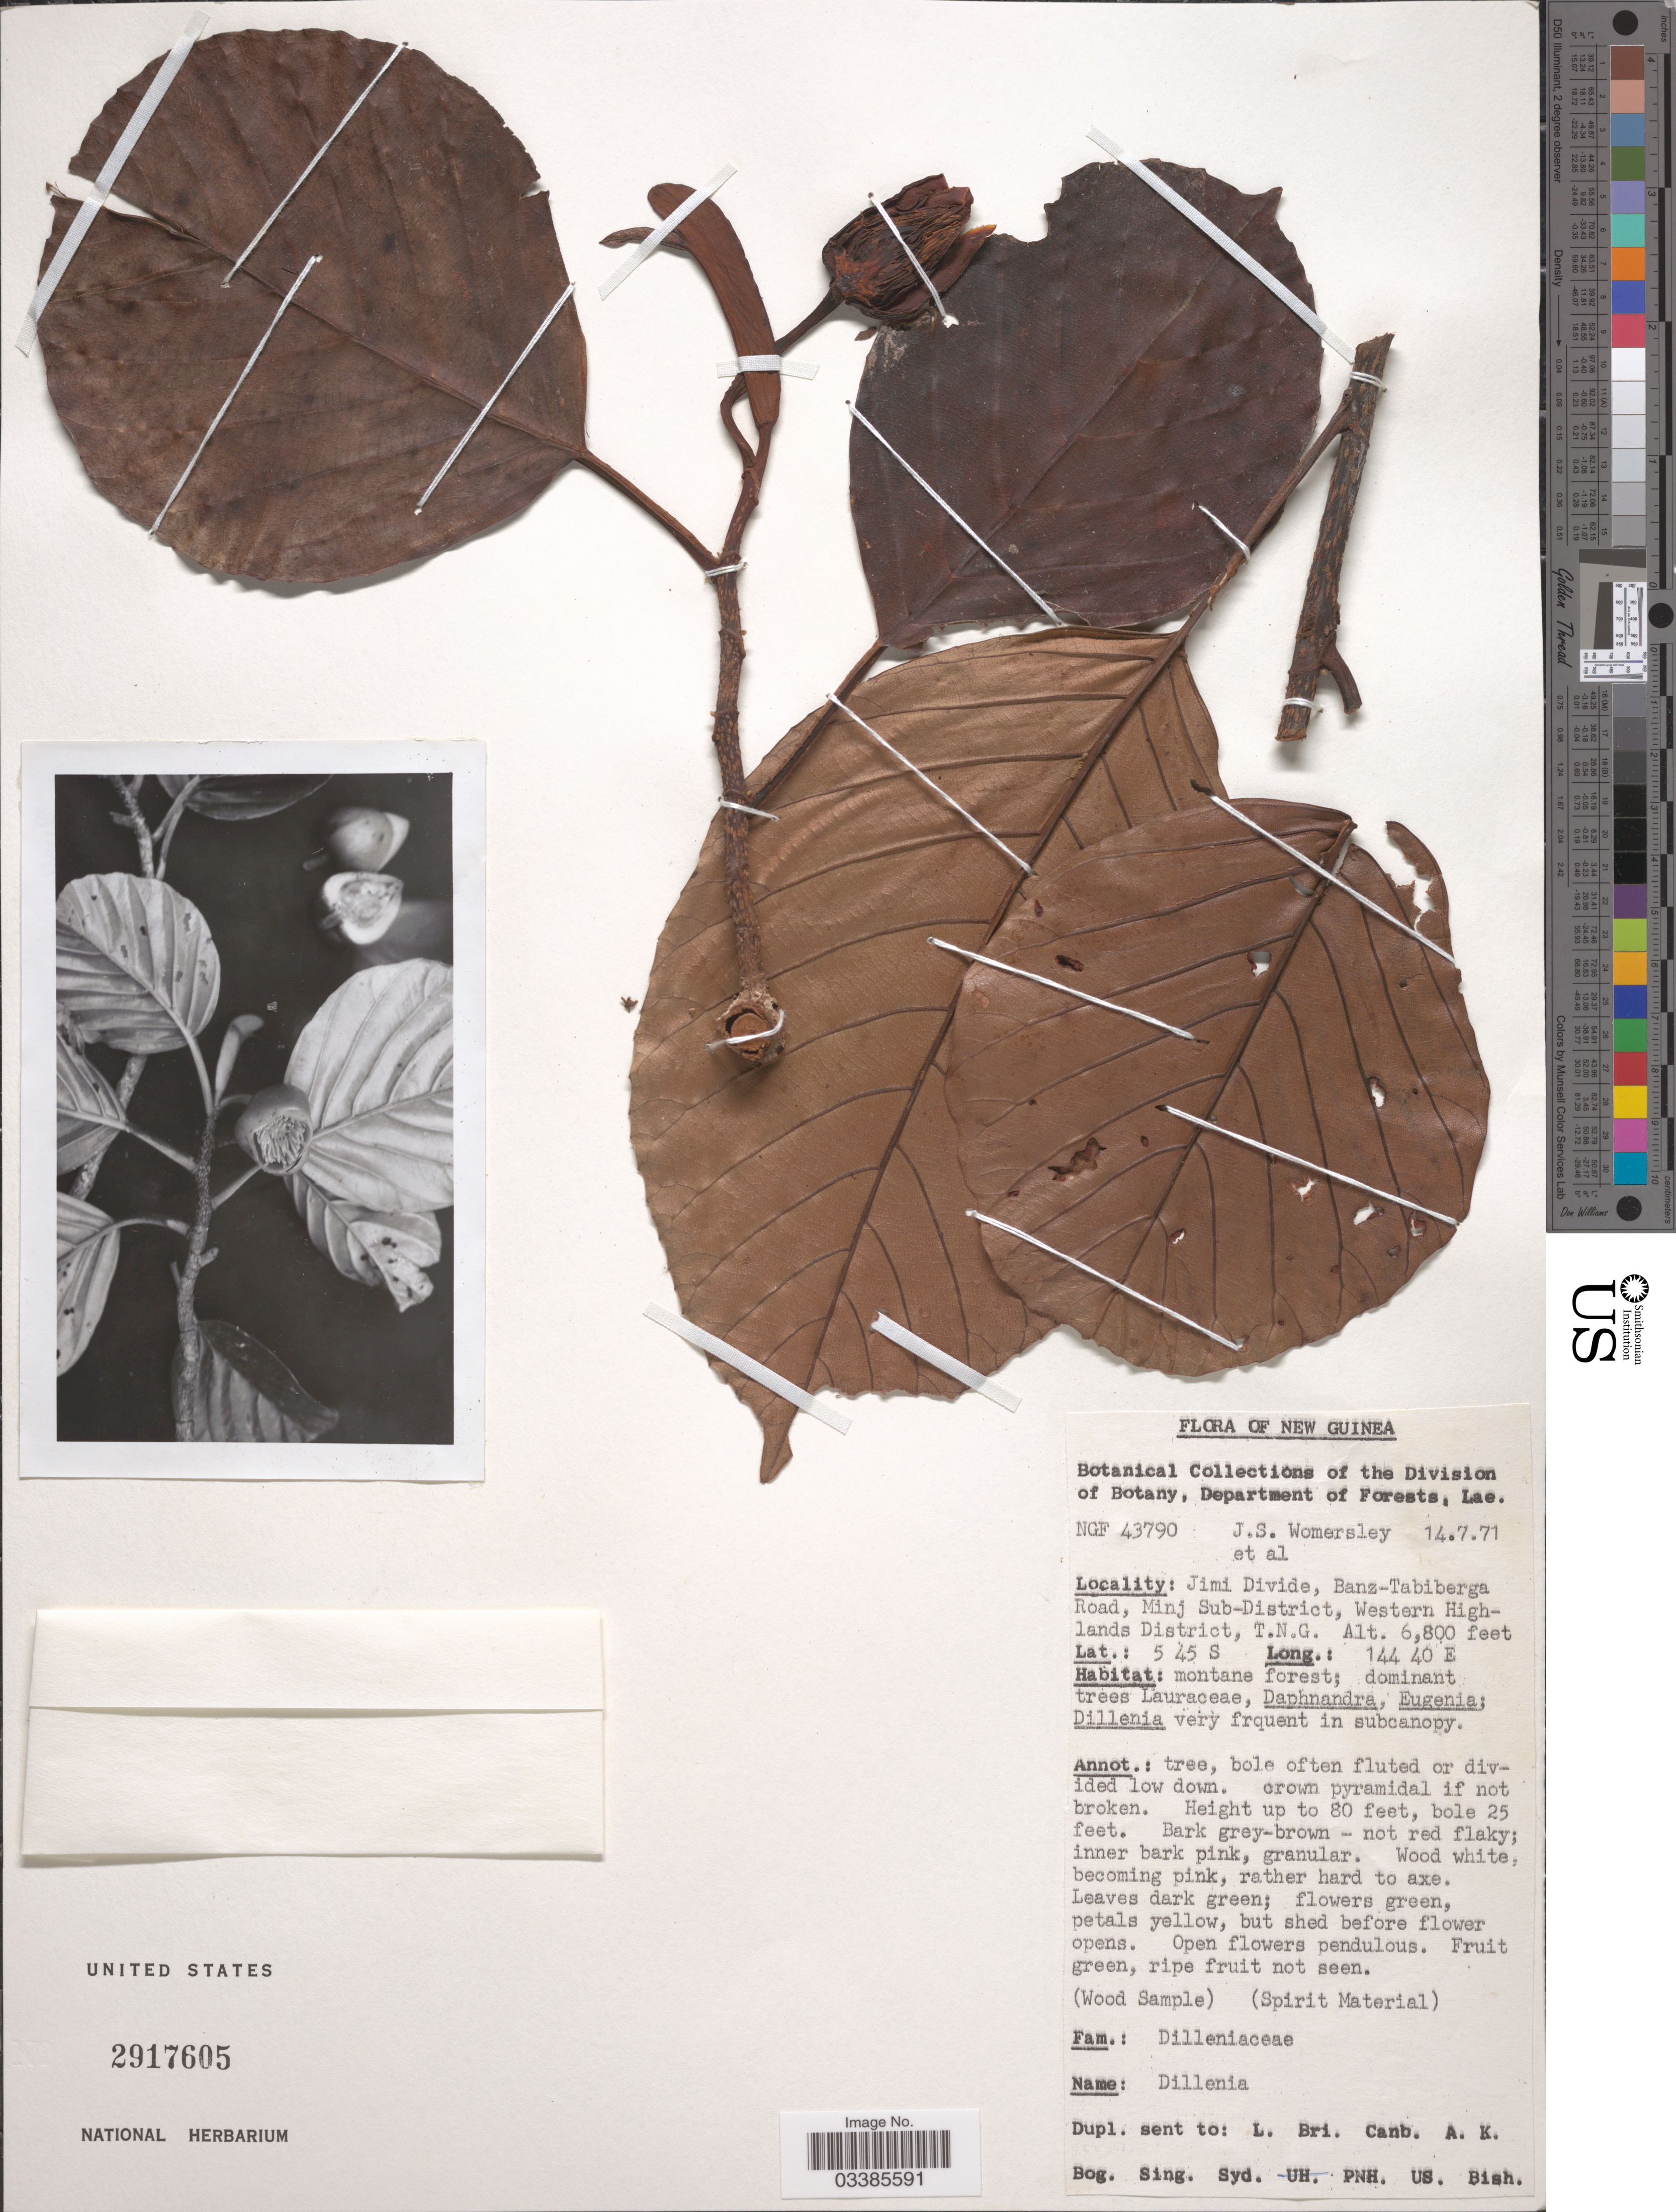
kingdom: Plantae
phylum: Tracheophyta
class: Magnoliopsida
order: Dilleniales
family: Dilleniaceae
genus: Dillenia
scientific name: Dillenia sp.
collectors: J. S. Womersley & et al.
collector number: NGF 43790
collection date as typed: Transcribed d/m/y: 14/7/71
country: Papua New Guinea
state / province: Western Highlands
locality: New Guinea. Jimi Divide, Banz-Tabiberga Road, Minj Sub-District, Western Highlands District, T. N. G.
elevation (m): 2073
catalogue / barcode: US 2917605